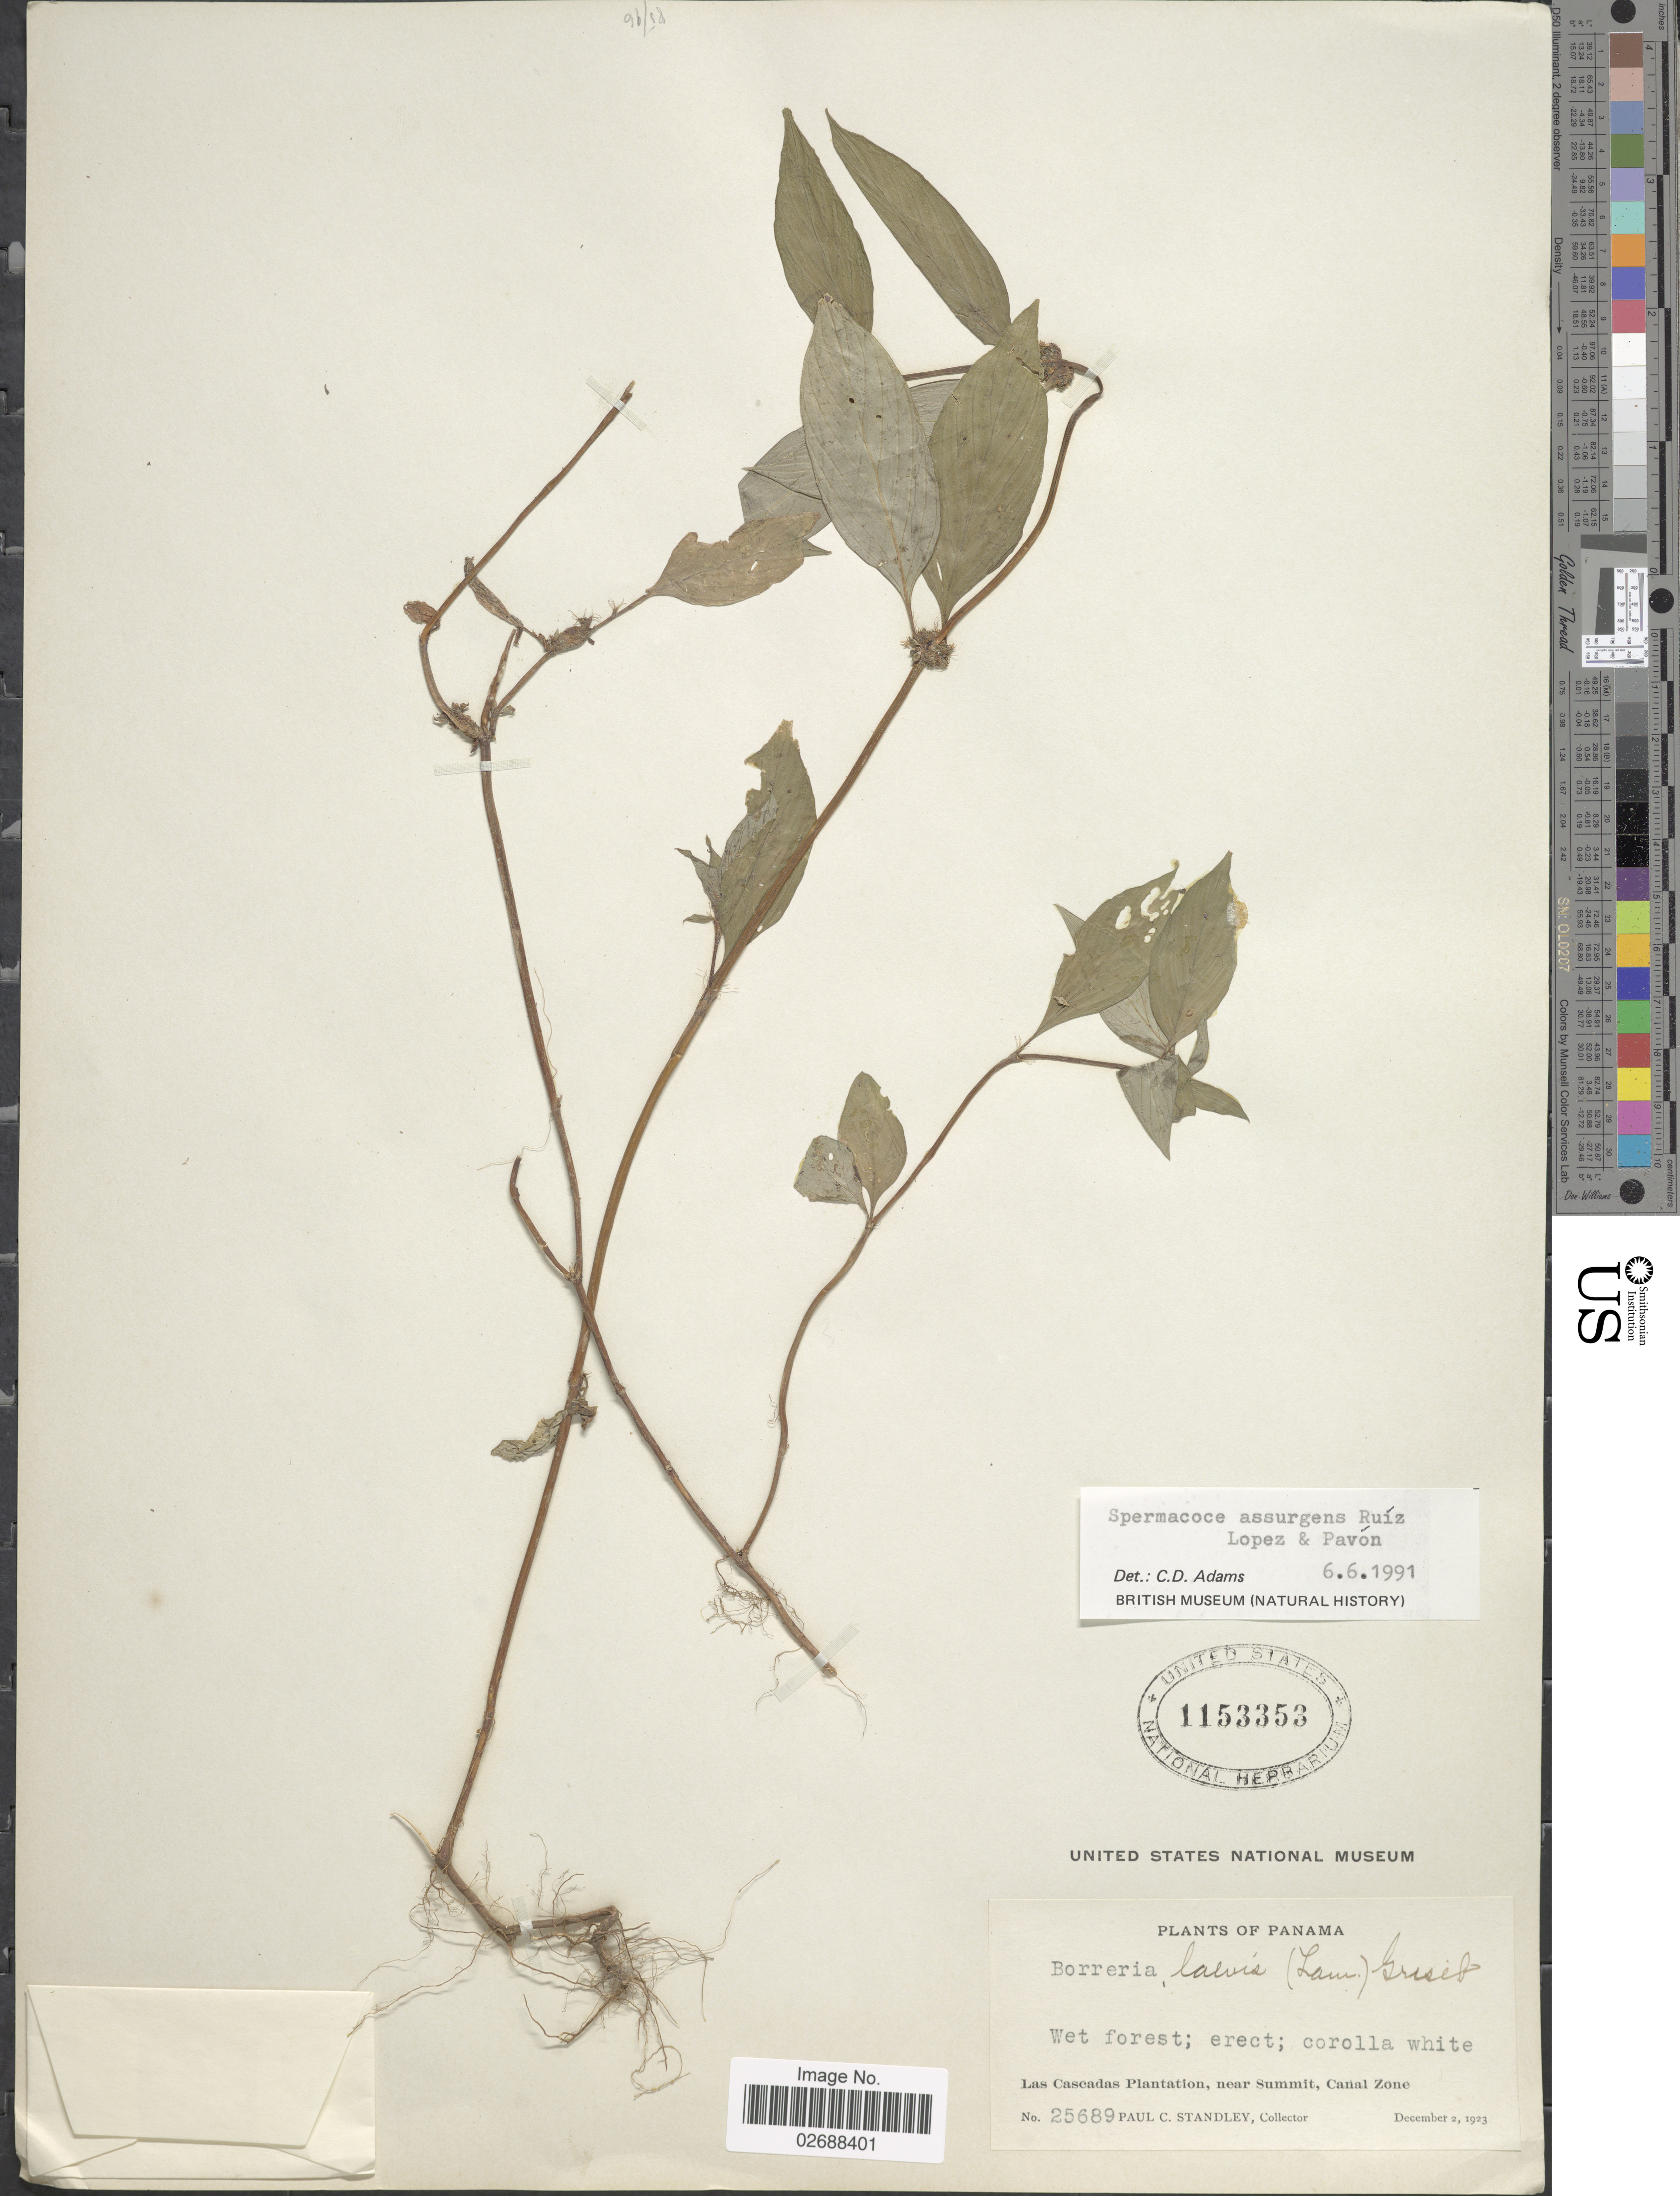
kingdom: Plantae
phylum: Tracheophyta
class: Magnoliopsida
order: Gentianales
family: Rubiaceae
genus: Borreria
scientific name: Borreria assurgens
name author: (Ruiz & Pav.) Griseb.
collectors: P. C. Standley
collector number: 25689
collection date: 1923-12-02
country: Panama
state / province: Colón / Panamá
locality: Las Cascadas Plantation, near Summit, Canal Zone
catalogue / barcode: US 1153353